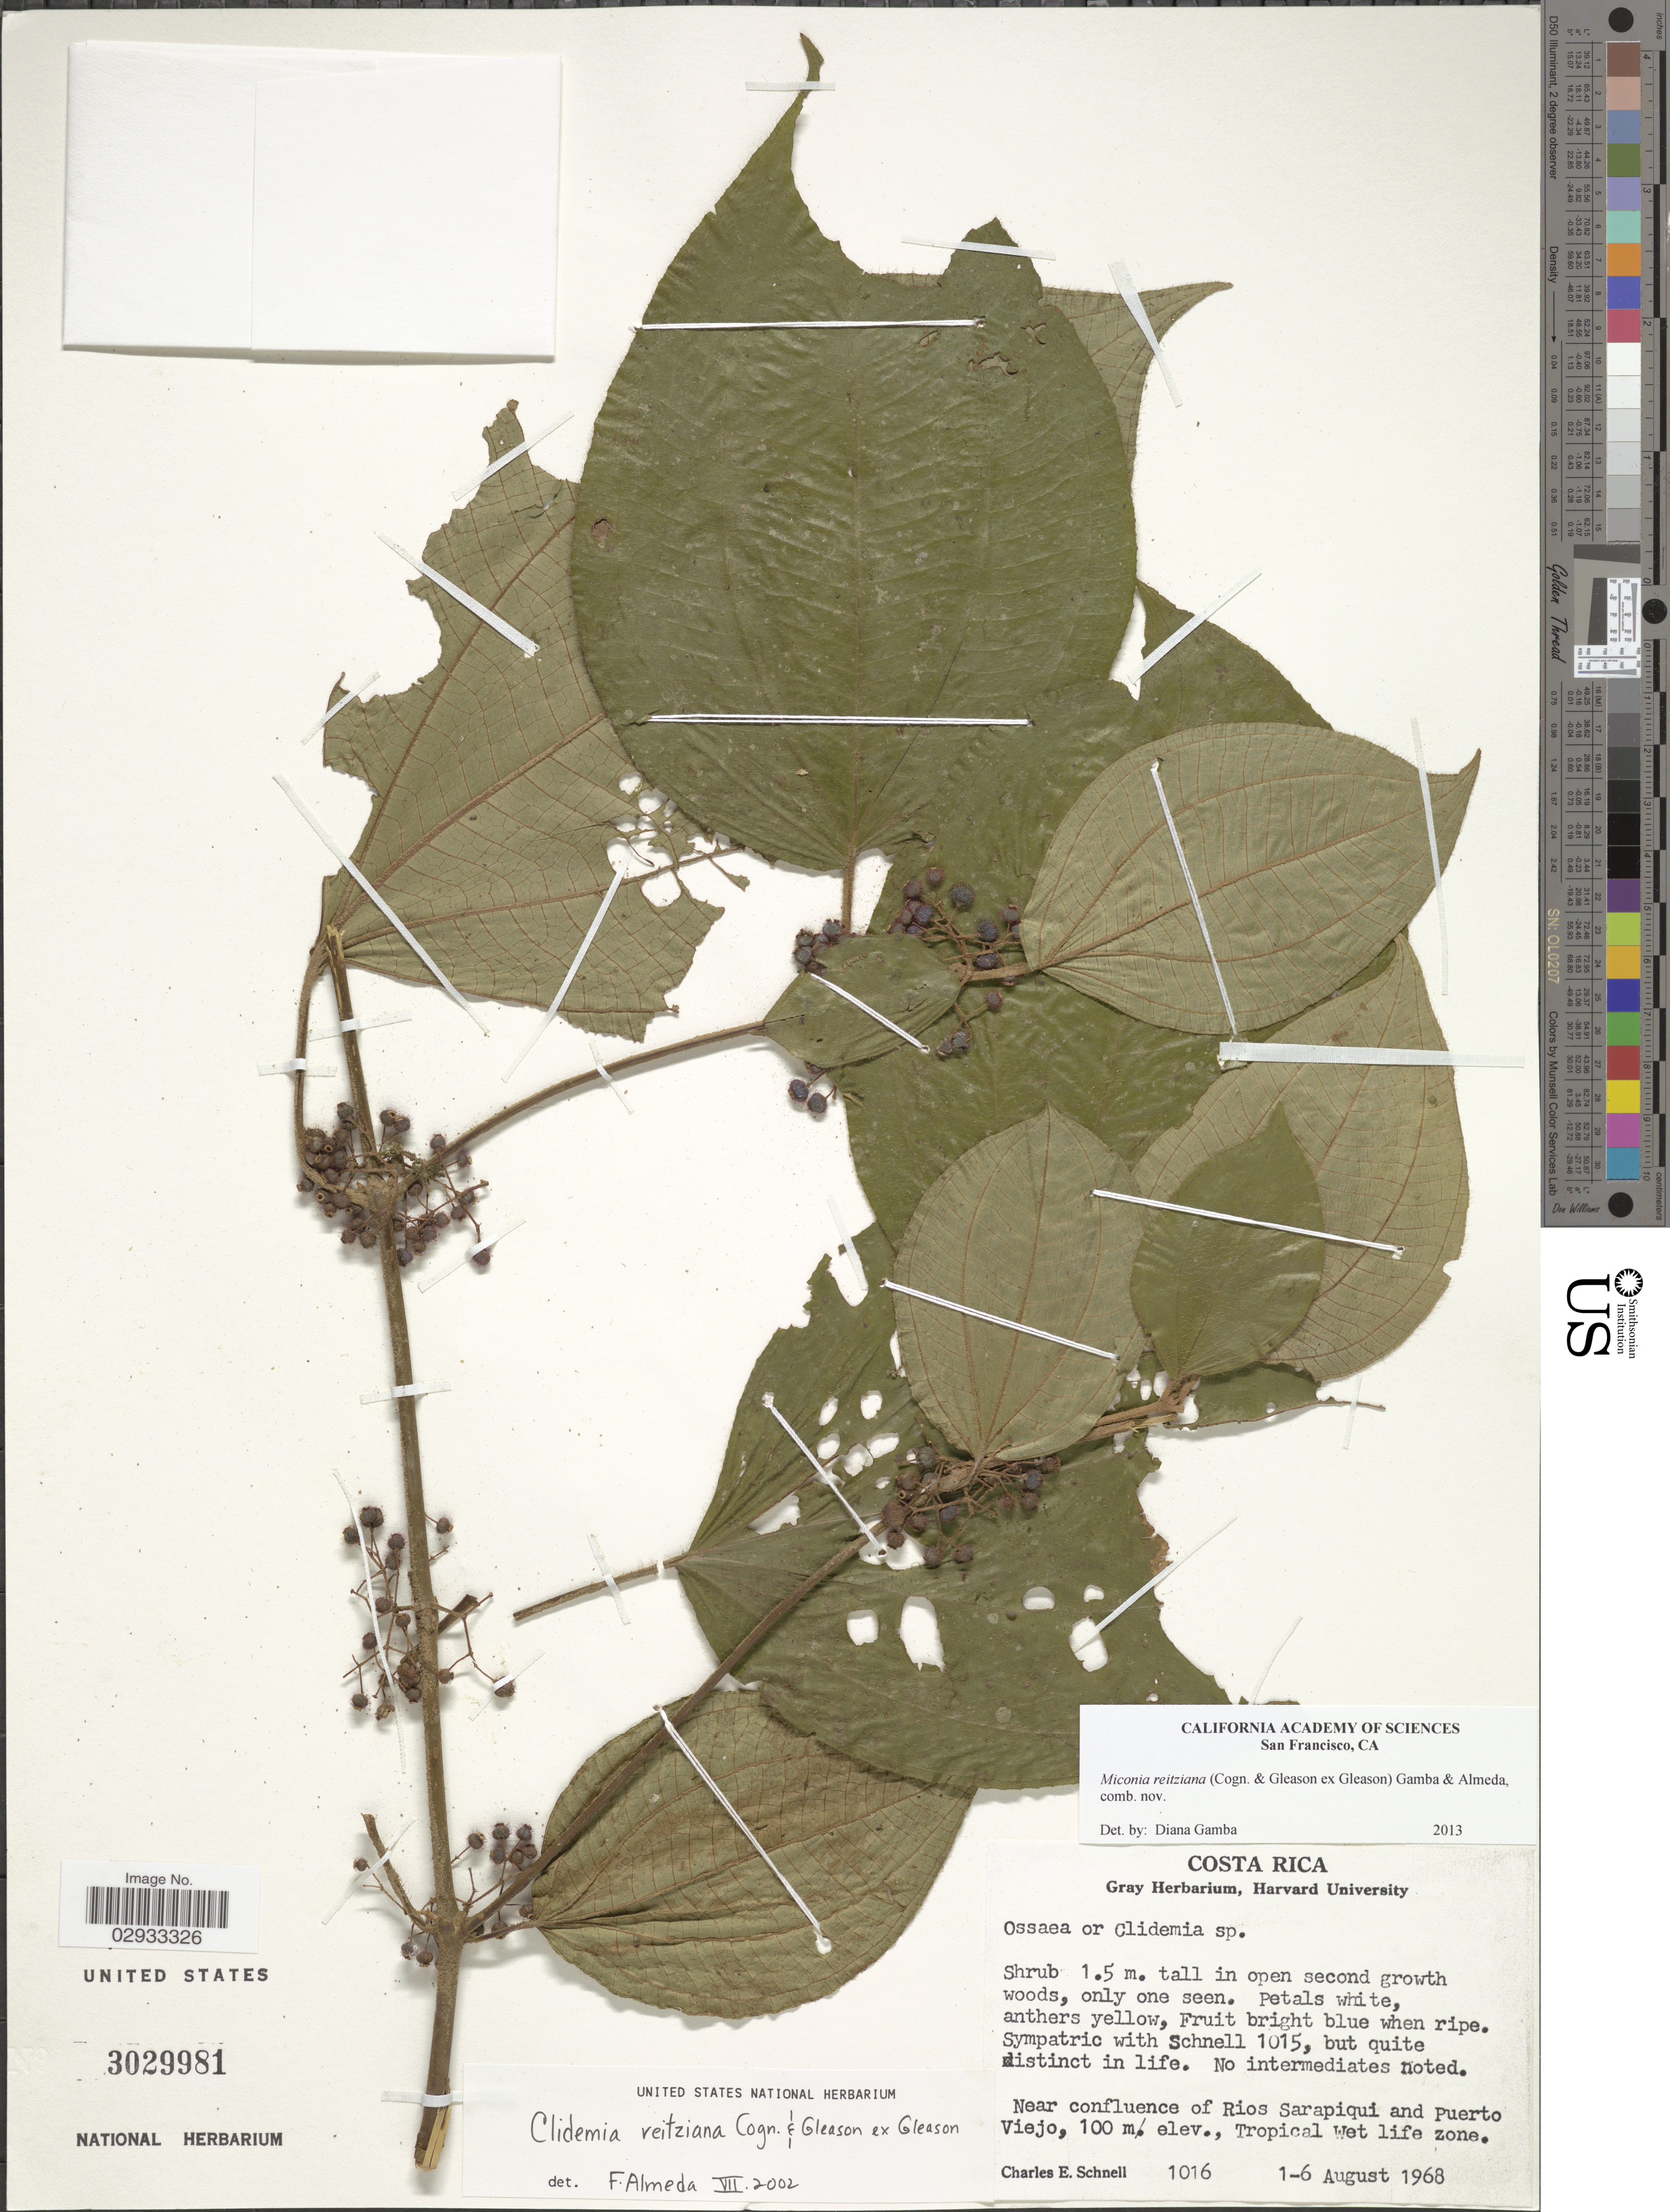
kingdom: Plantae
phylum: Tracheophyta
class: Magnoliopsida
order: Myrtales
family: Melastomataceae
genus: Miconia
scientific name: Miconia reitziana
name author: (Cogn. & Gleason) Gamba & Almeda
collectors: C. Schnell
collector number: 1016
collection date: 1968-08-01/1968-08-06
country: Costa Rica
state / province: Heredia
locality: Near confluence of Rios Sarapiqui and Puerto Viejo.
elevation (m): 100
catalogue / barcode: US 3029981